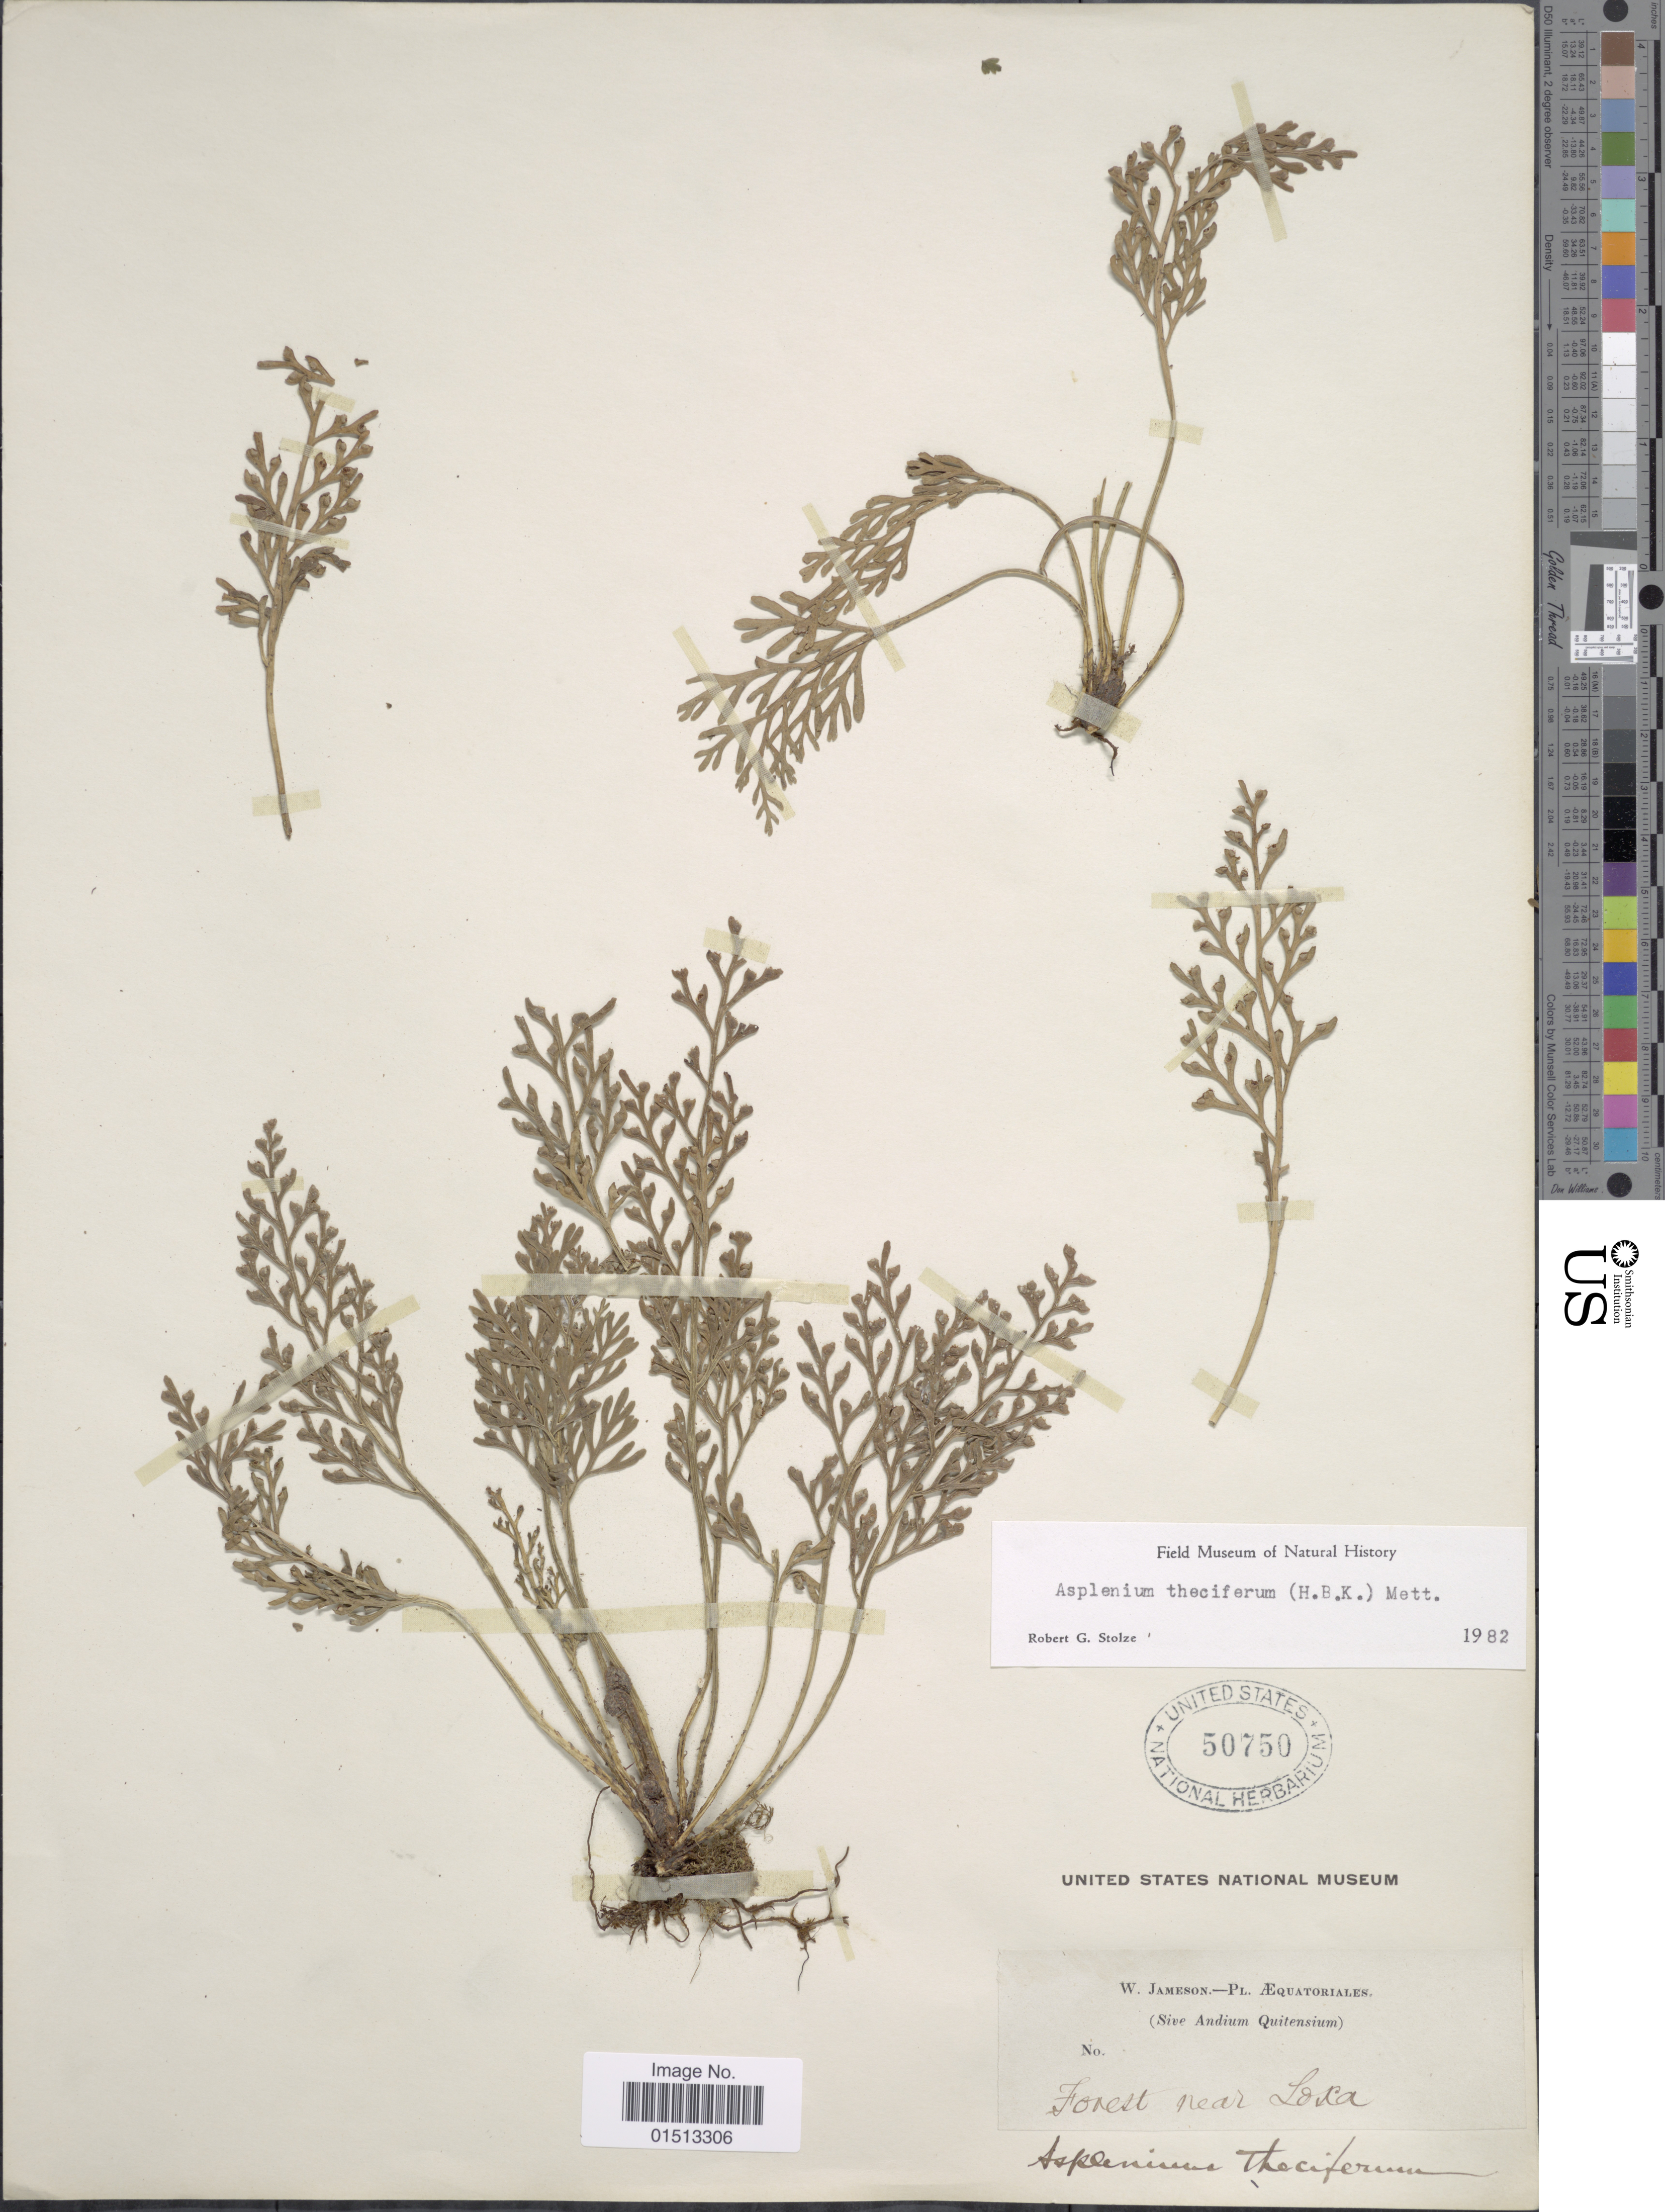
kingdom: Plantae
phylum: Tracheophyta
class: Polypodiopsida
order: Polypodiales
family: Aspleniaceae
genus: Asplenium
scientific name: Asplenium theciferum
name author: (Kunth) Mett.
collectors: W. Jameson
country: Ecuador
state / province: Loja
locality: Pl. AEquatoriales (Sive Andium Quitensium), forest near Loxa.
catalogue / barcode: US 50750